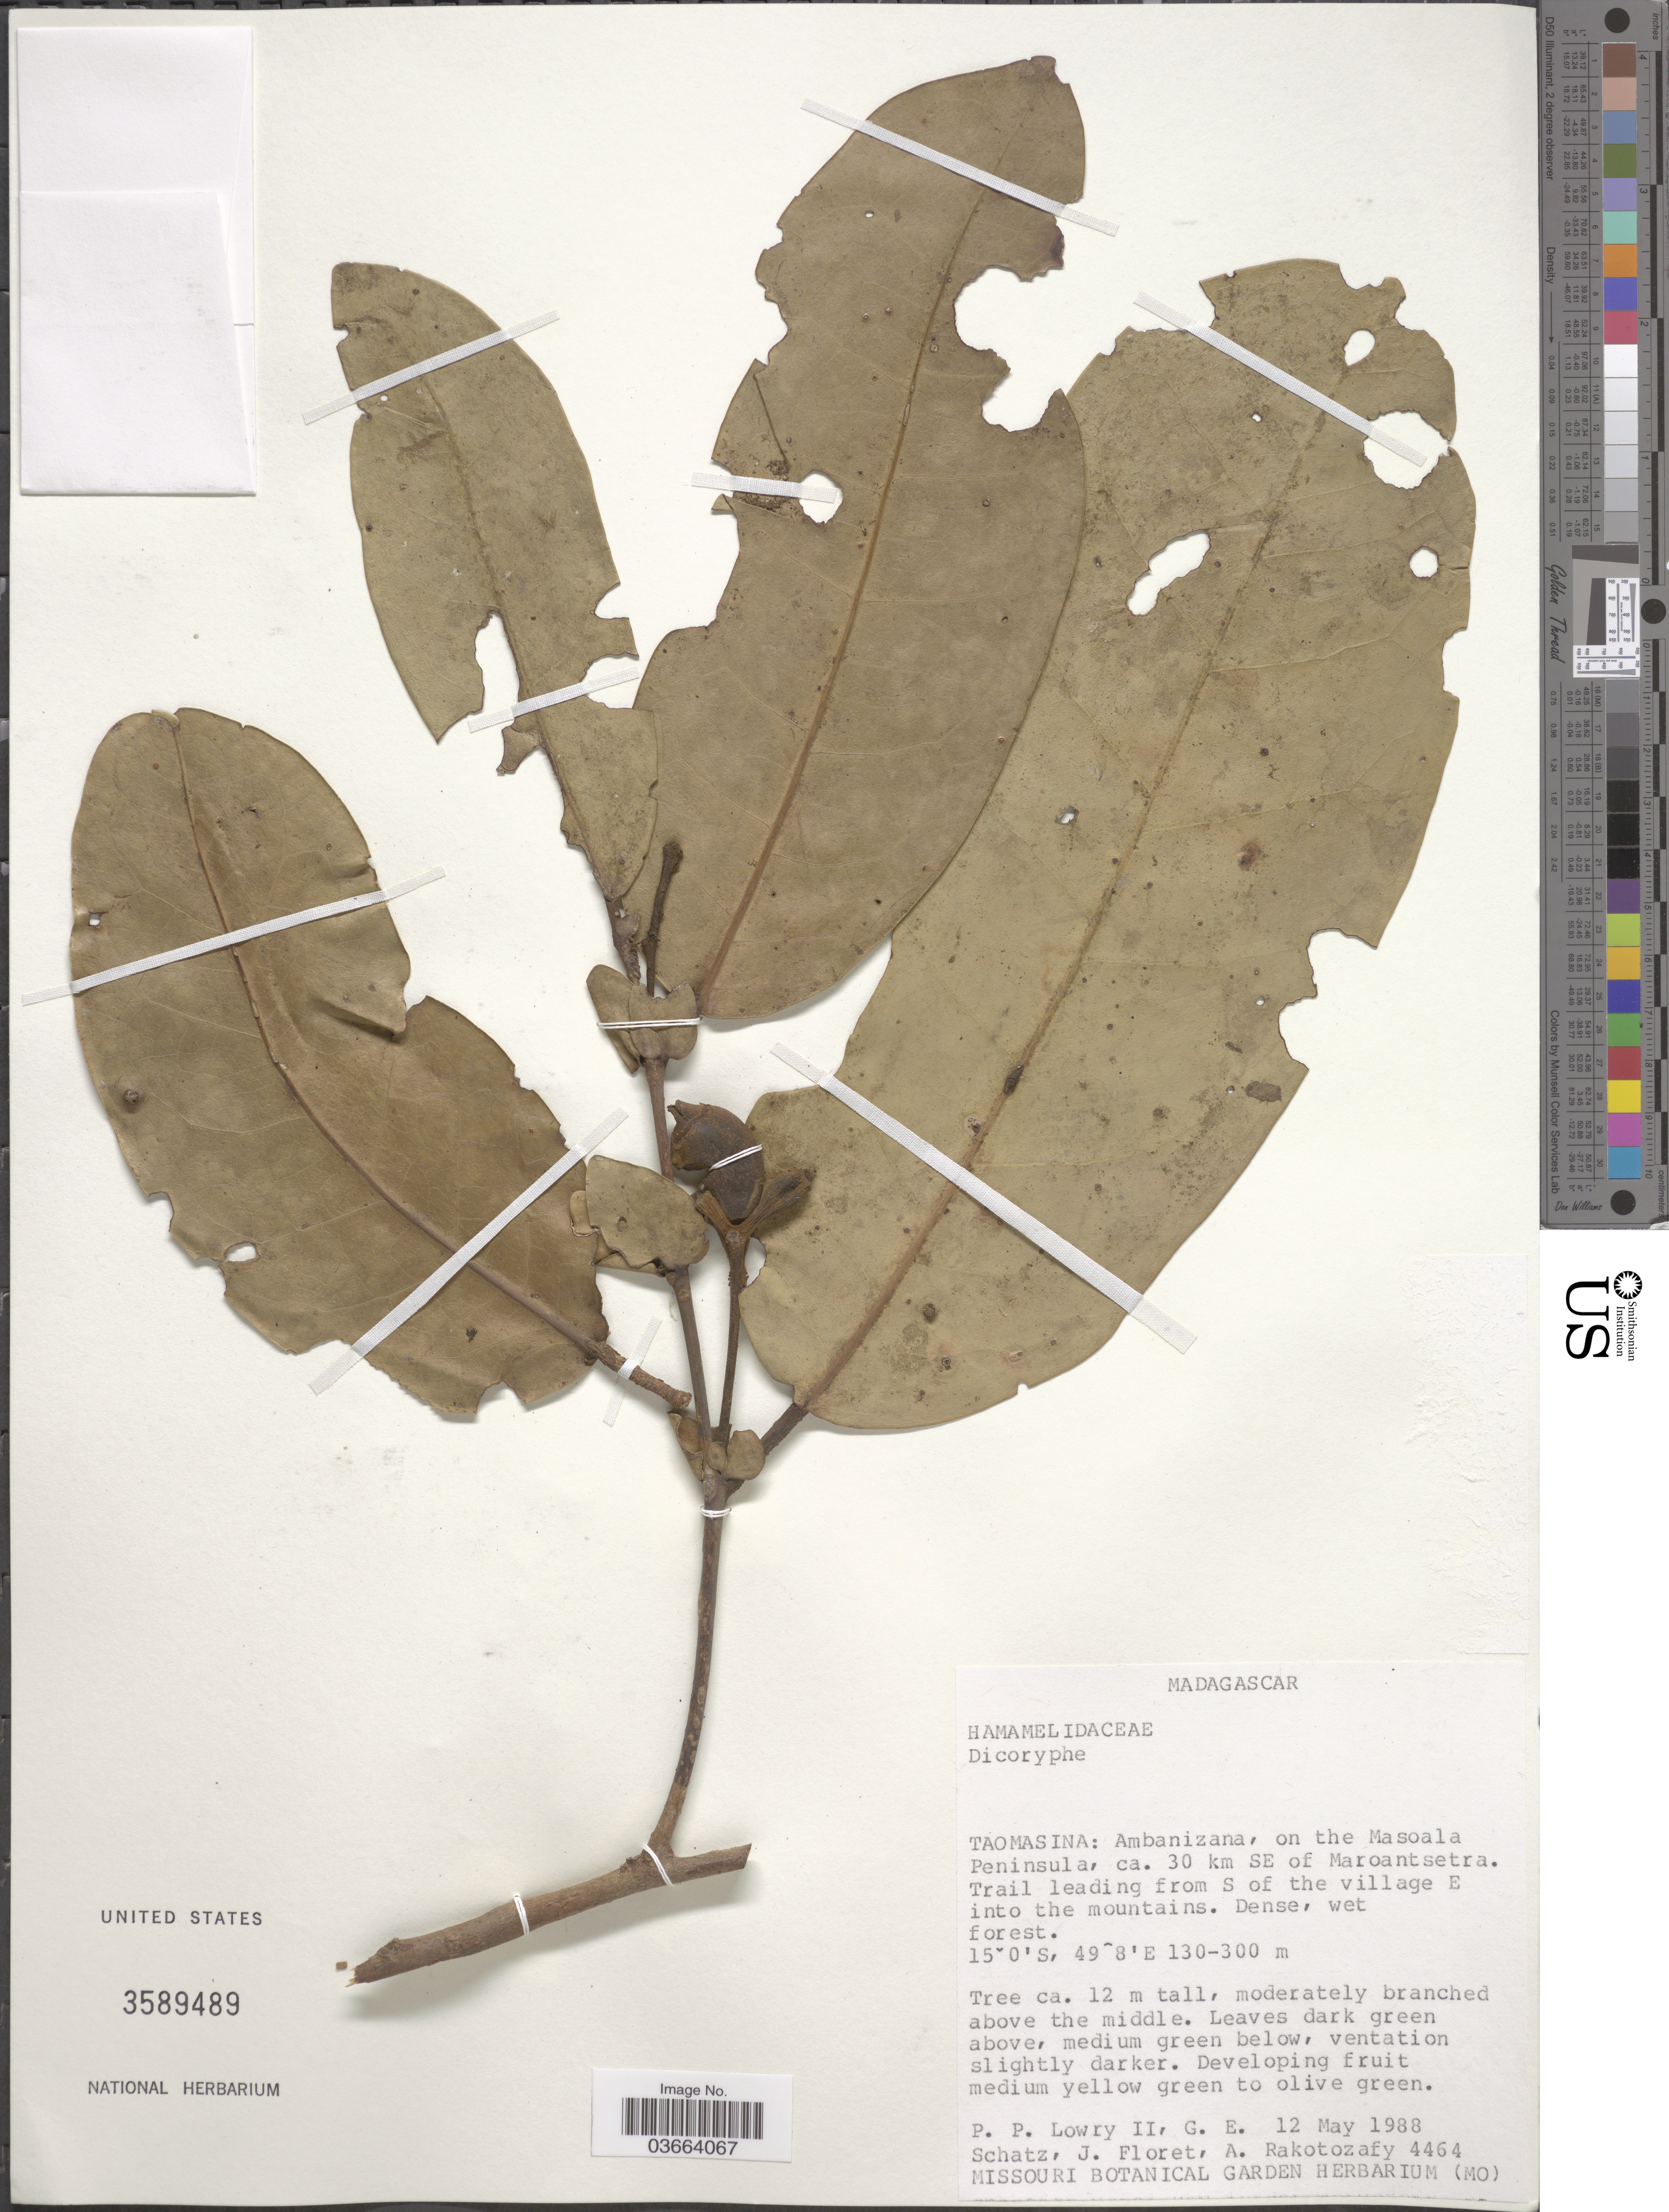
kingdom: Plantae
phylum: Tracheophyta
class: Magnoliopsida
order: Saxifragales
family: Hamamelidaceae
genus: Dicoryphe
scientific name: Dicoryphe sp.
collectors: P. P. Lowry, G. Schatz, J. Floret & A. Rakotozafy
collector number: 4464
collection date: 1988-05-12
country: Madagascar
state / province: Sofia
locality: Ambanizan, on the Masoala Peninsula, ca. 30 km SE of Maroantsetra. Trail leading from S of the village E into the mountains.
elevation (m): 130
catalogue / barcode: US 3589489